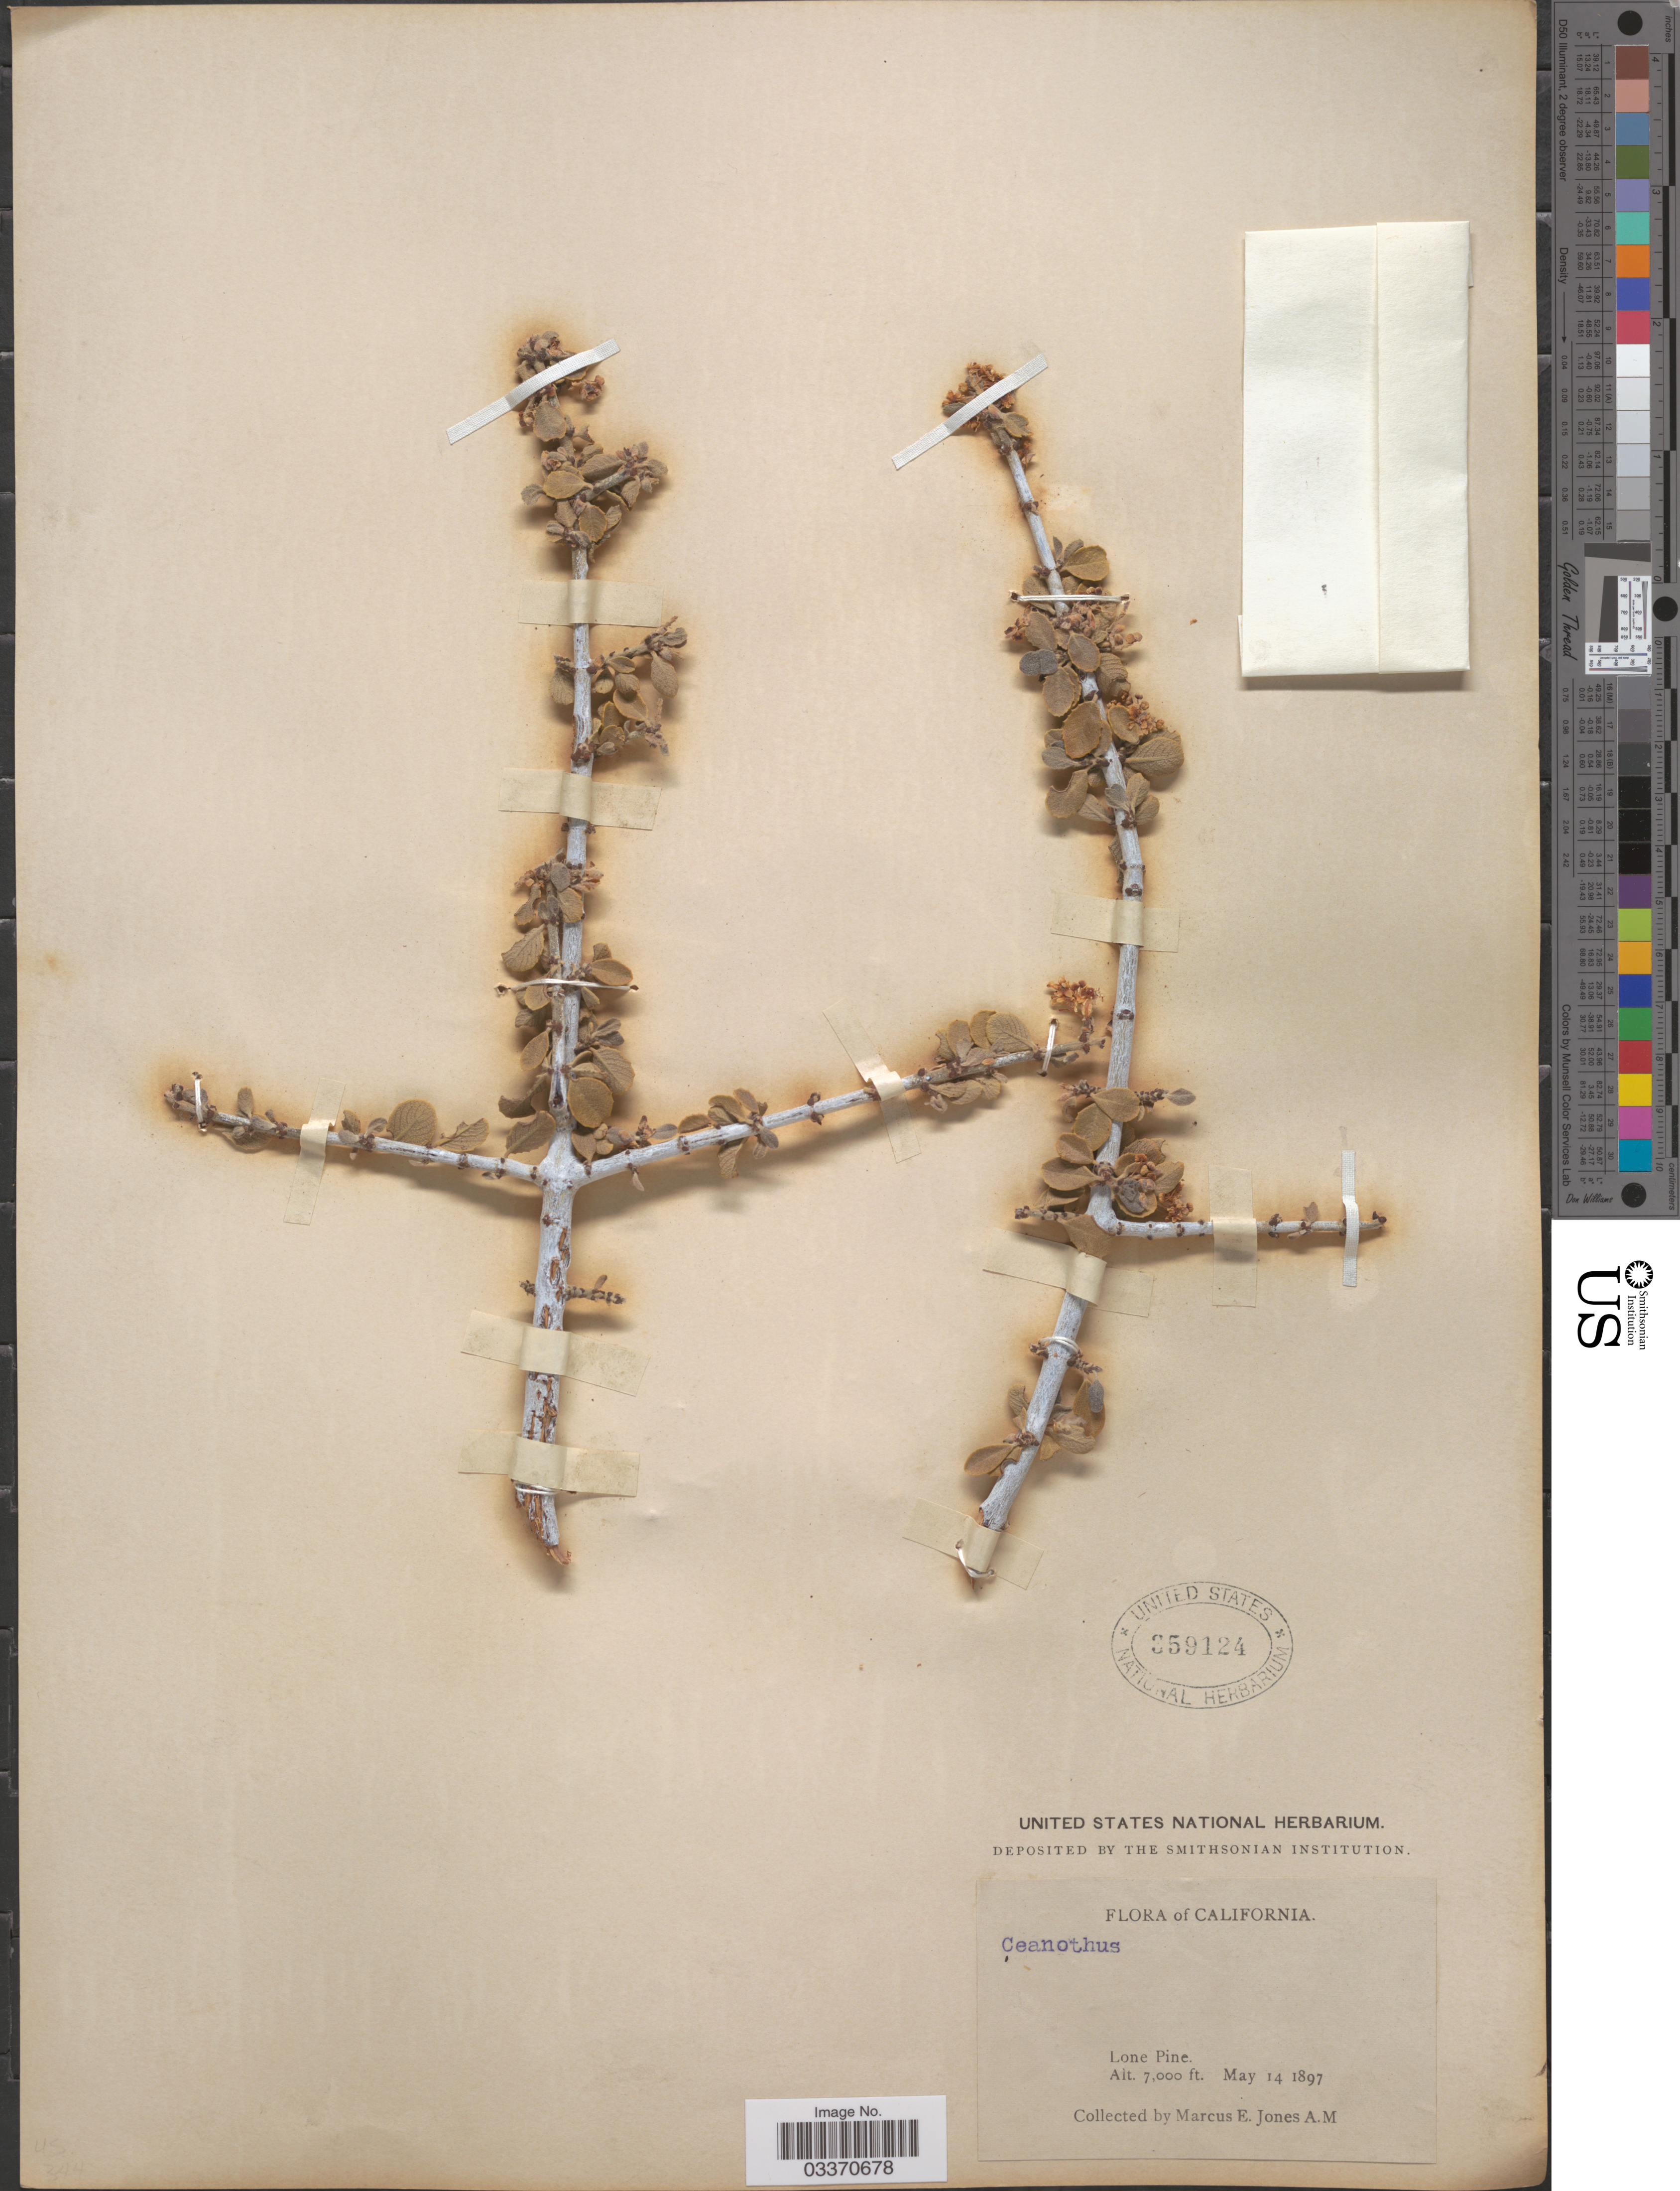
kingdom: Plantae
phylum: Tracheophyta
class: Magnoliopsida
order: Rosales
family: Rhamnaceae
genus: Ceanothus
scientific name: Ceanothus sp.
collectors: M. E. Jones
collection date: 1897-05-14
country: United States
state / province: California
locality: Lone Pine.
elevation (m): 2134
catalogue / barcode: US 359124